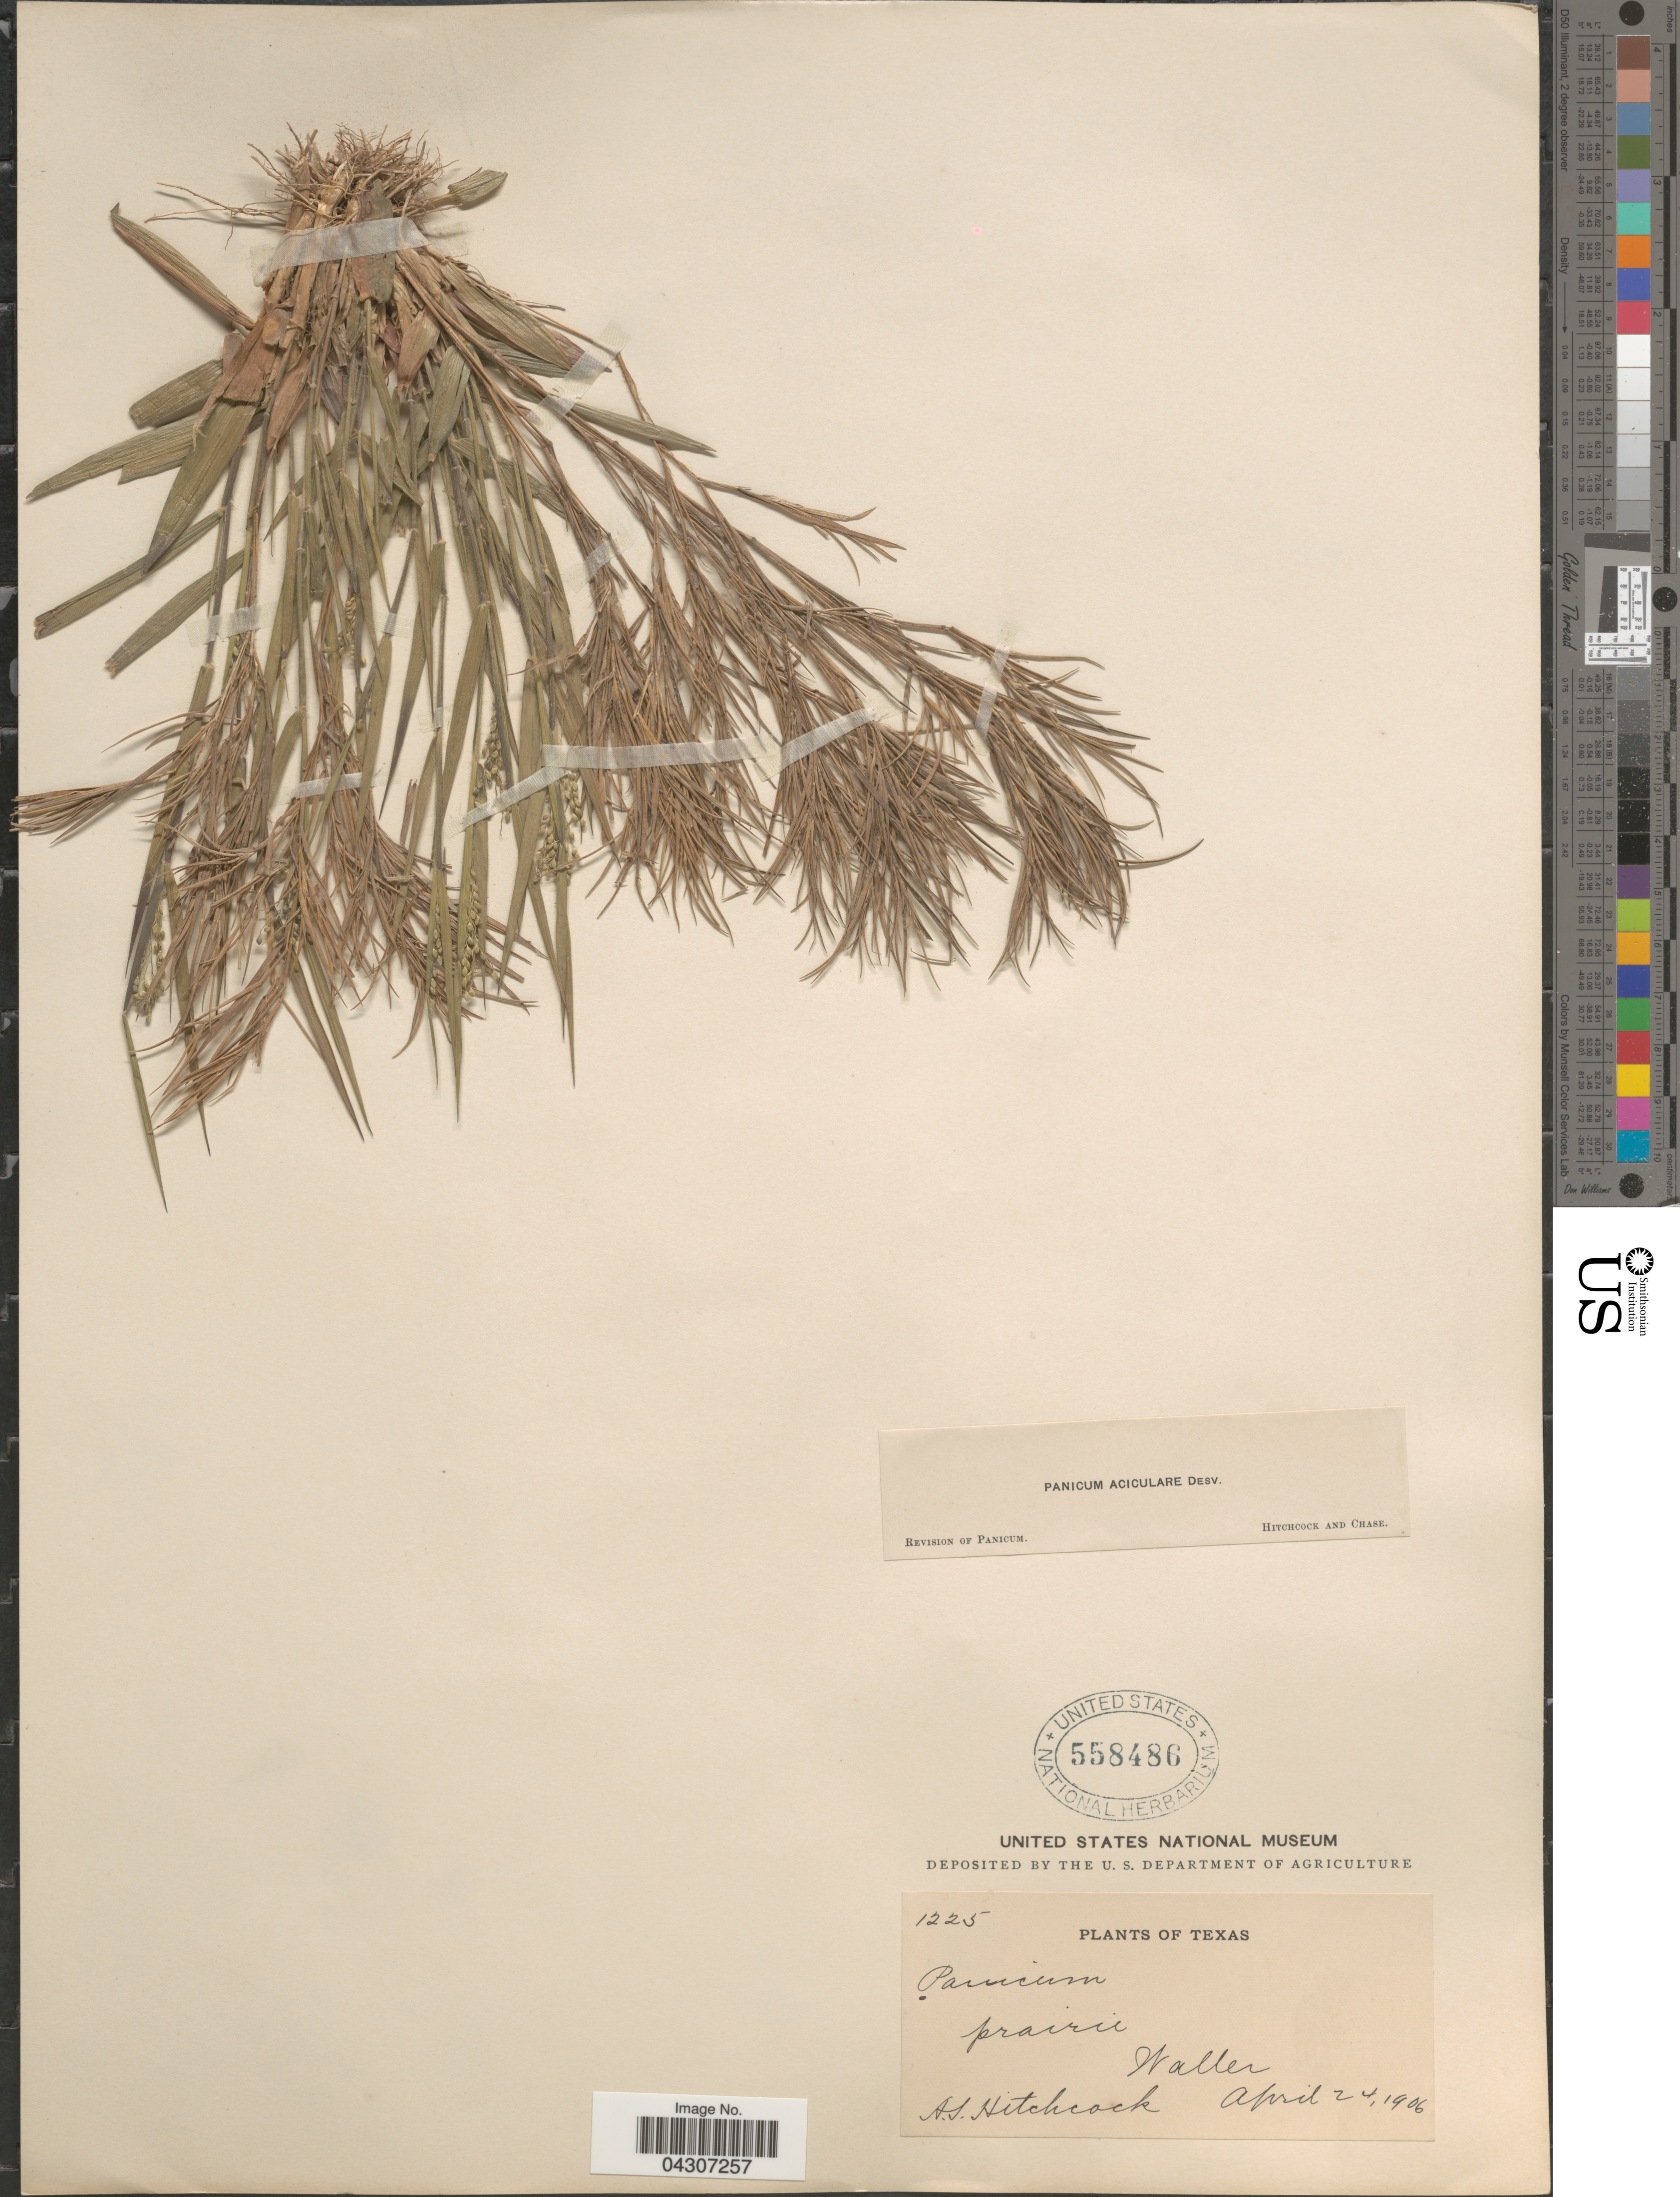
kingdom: Plantae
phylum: Tracheophyta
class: Liliopsida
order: Poales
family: Poaceae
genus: Dichanthelium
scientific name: Dichanthelium aciculare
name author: (Desv. ex Poir.) Gould & C.A. Clark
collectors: A. S. Hitchcock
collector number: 1225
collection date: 1906-04-24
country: United States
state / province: Texas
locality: Waller.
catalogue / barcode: US 558486